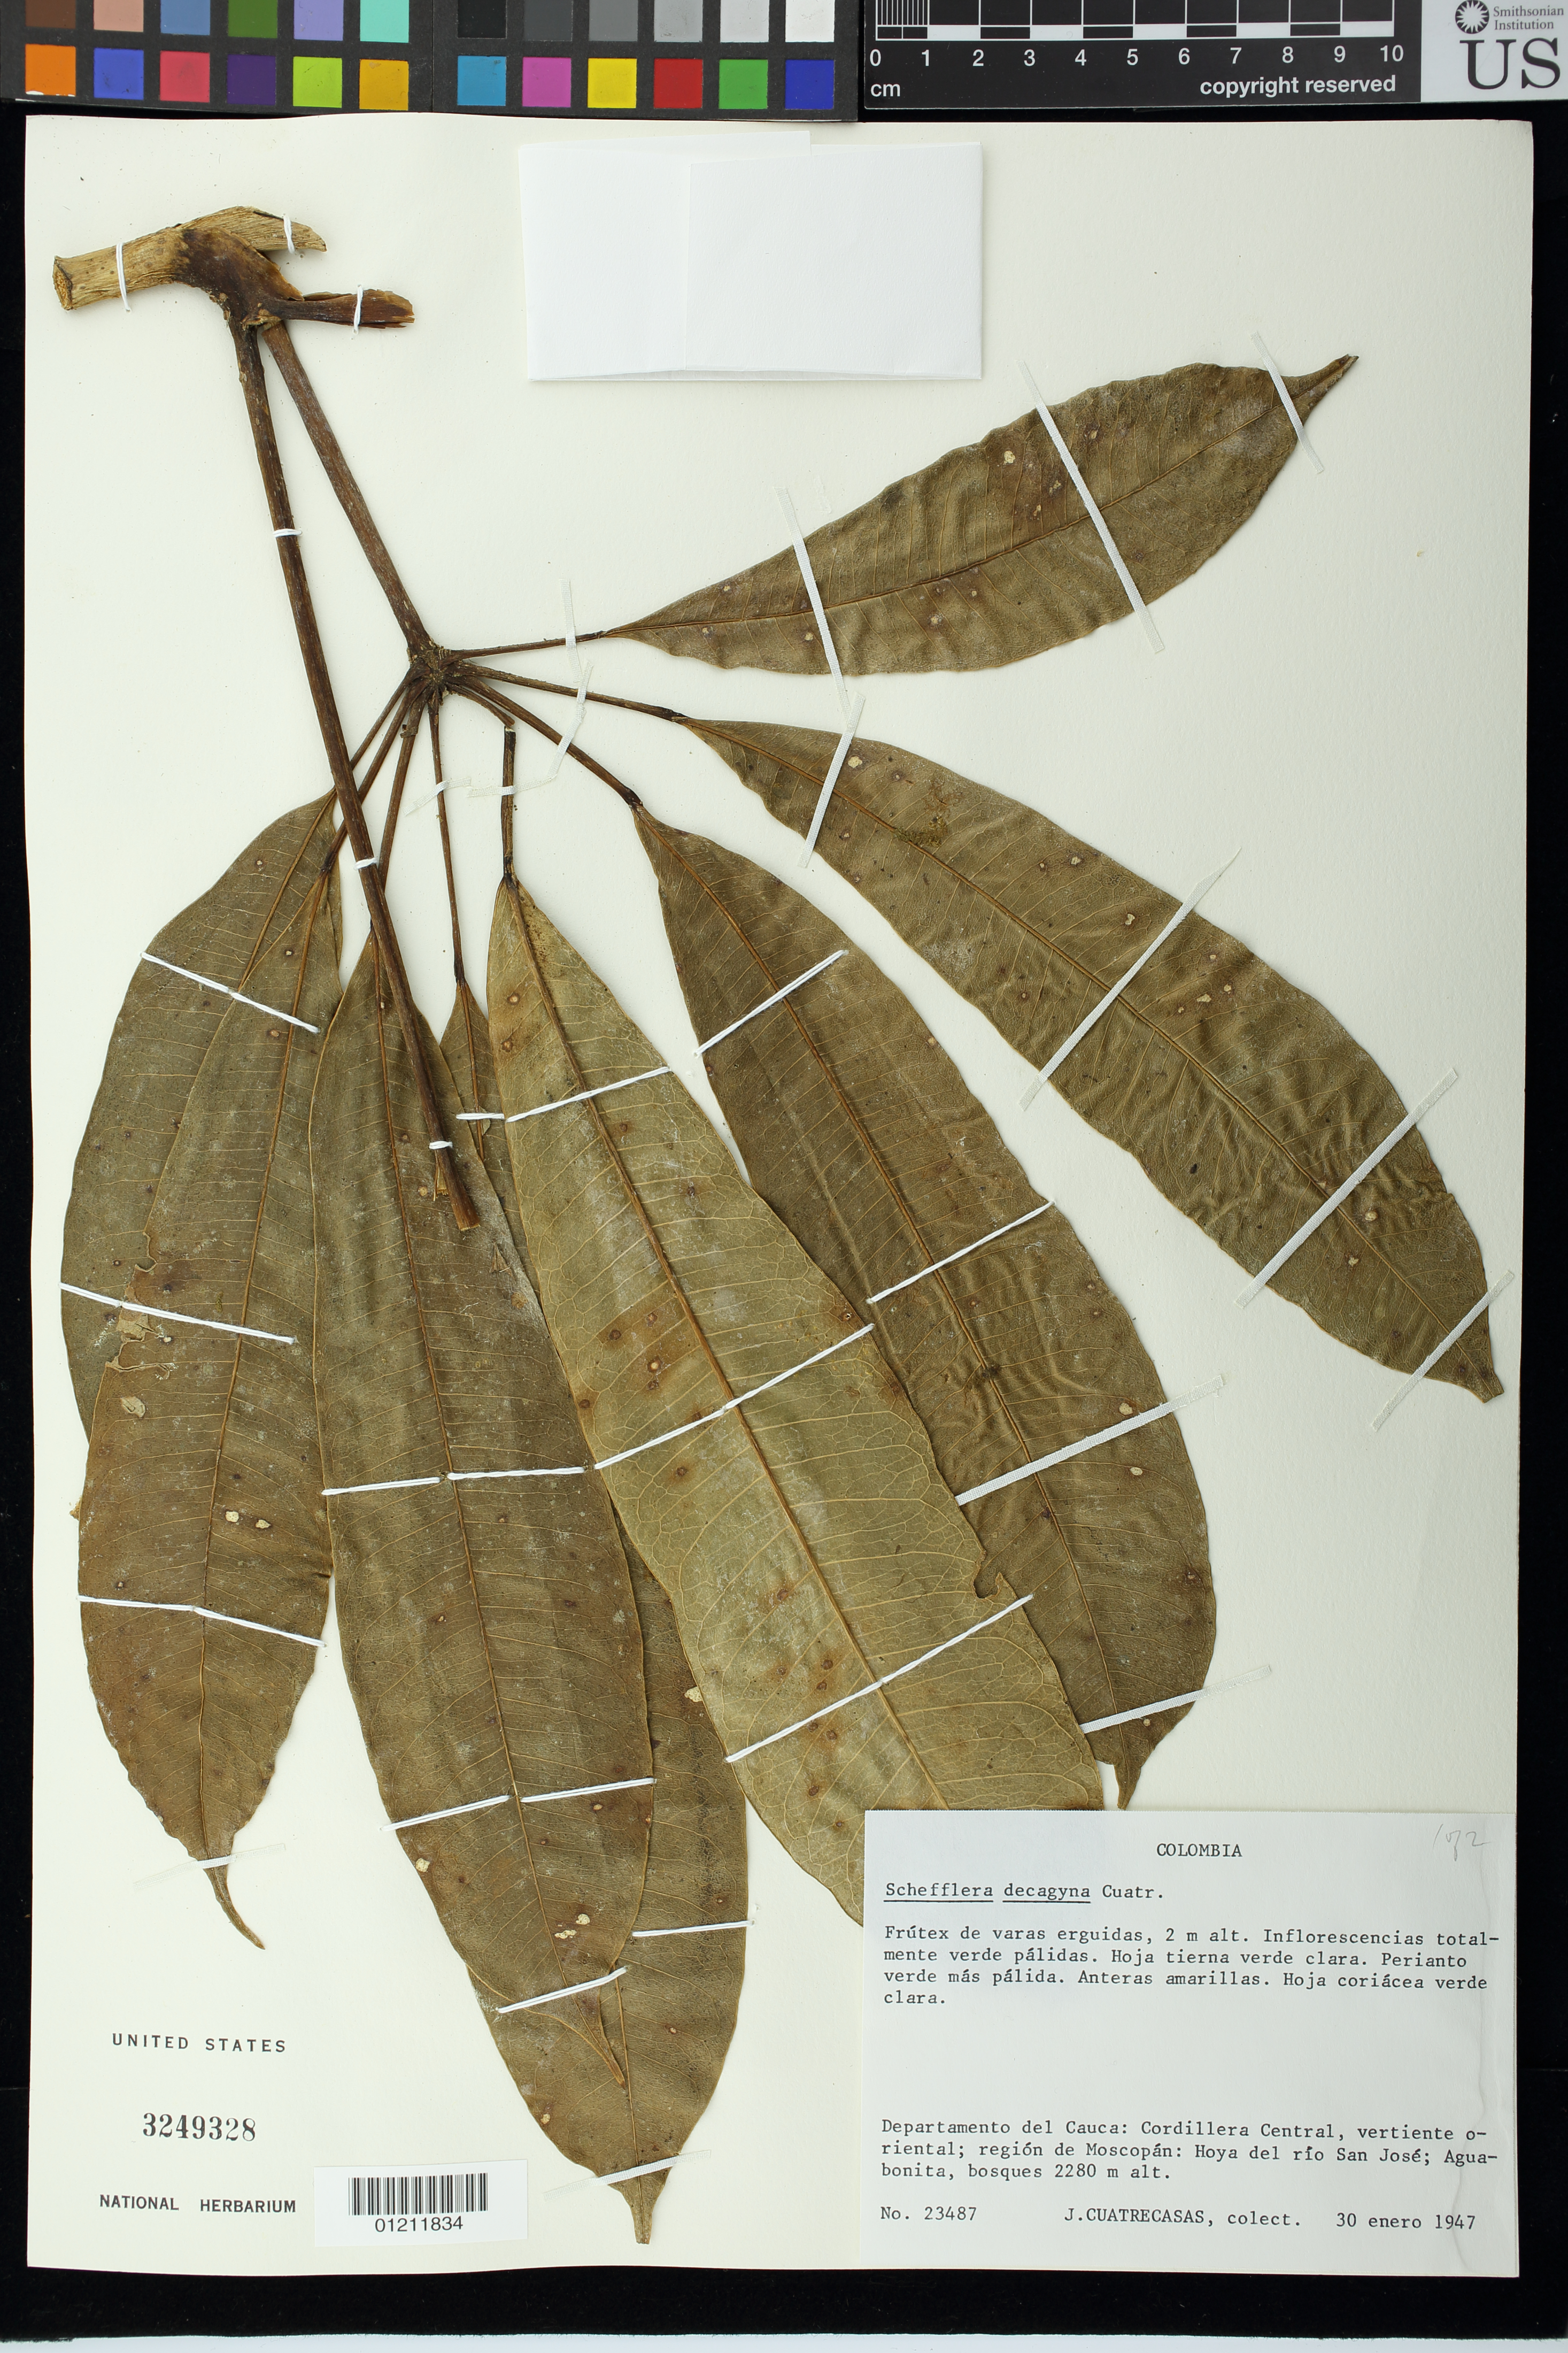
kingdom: Plantae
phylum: Tracheophyta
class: Magnoliopsida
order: Apiales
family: Araliaceae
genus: Schefflera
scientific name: Schefflera decagyna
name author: Cuatrec.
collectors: J. Cuatrecasas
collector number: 23487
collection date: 1947-01-30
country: Colombia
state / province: Cauca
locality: Departamento del Cauca: Cordillera Central, vertiente oriental; región de Moscopán: Hoya del río San José; Aguabonita, bosques.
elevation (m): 2280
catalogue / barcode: US 3249328